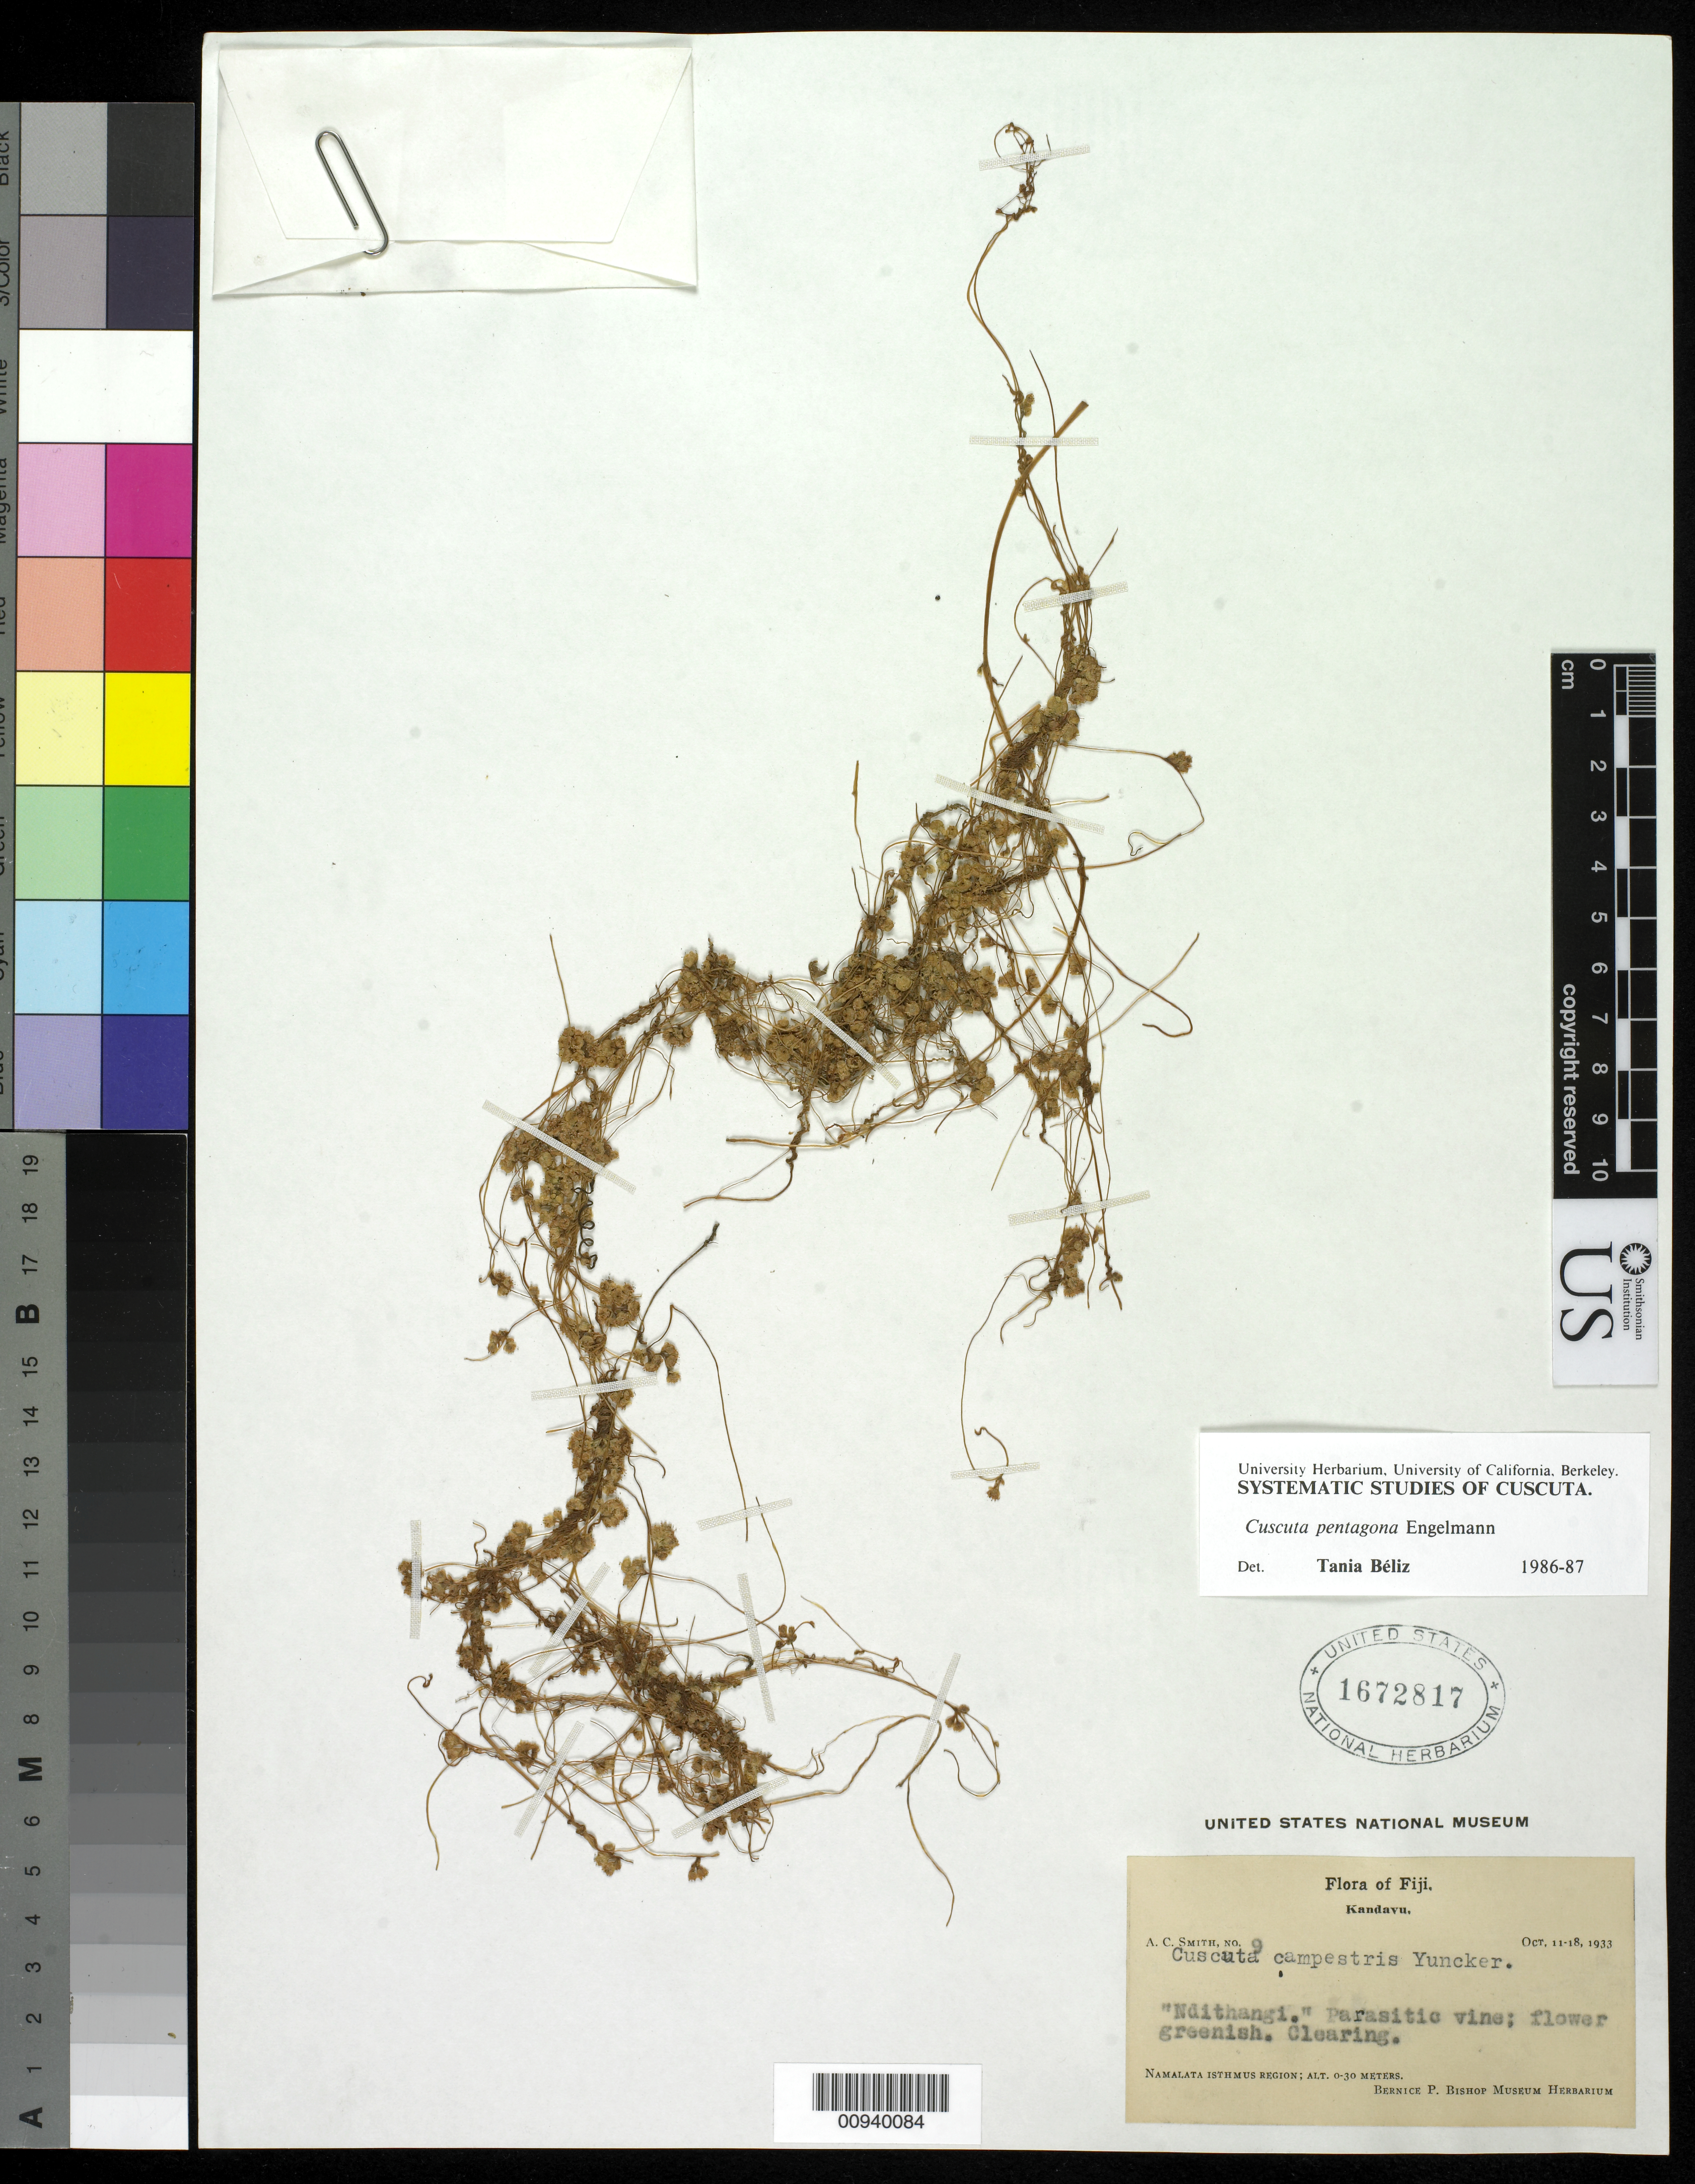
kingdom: Plantae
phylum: Tracheophyta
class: Magnoliopsida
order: Solanales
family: Convolvulaceae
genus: Cuscuta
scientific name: Cuscuta pentagona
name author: Engelm.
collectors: C. A. Smith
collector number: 9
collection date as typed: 11 Oct 1933 to 18 Oct 1933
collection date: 1933-10-11/1933-10-18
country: Fiji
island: Kadavu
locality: Namalata Isthmus region.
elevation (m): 0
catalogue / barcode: US 1672817